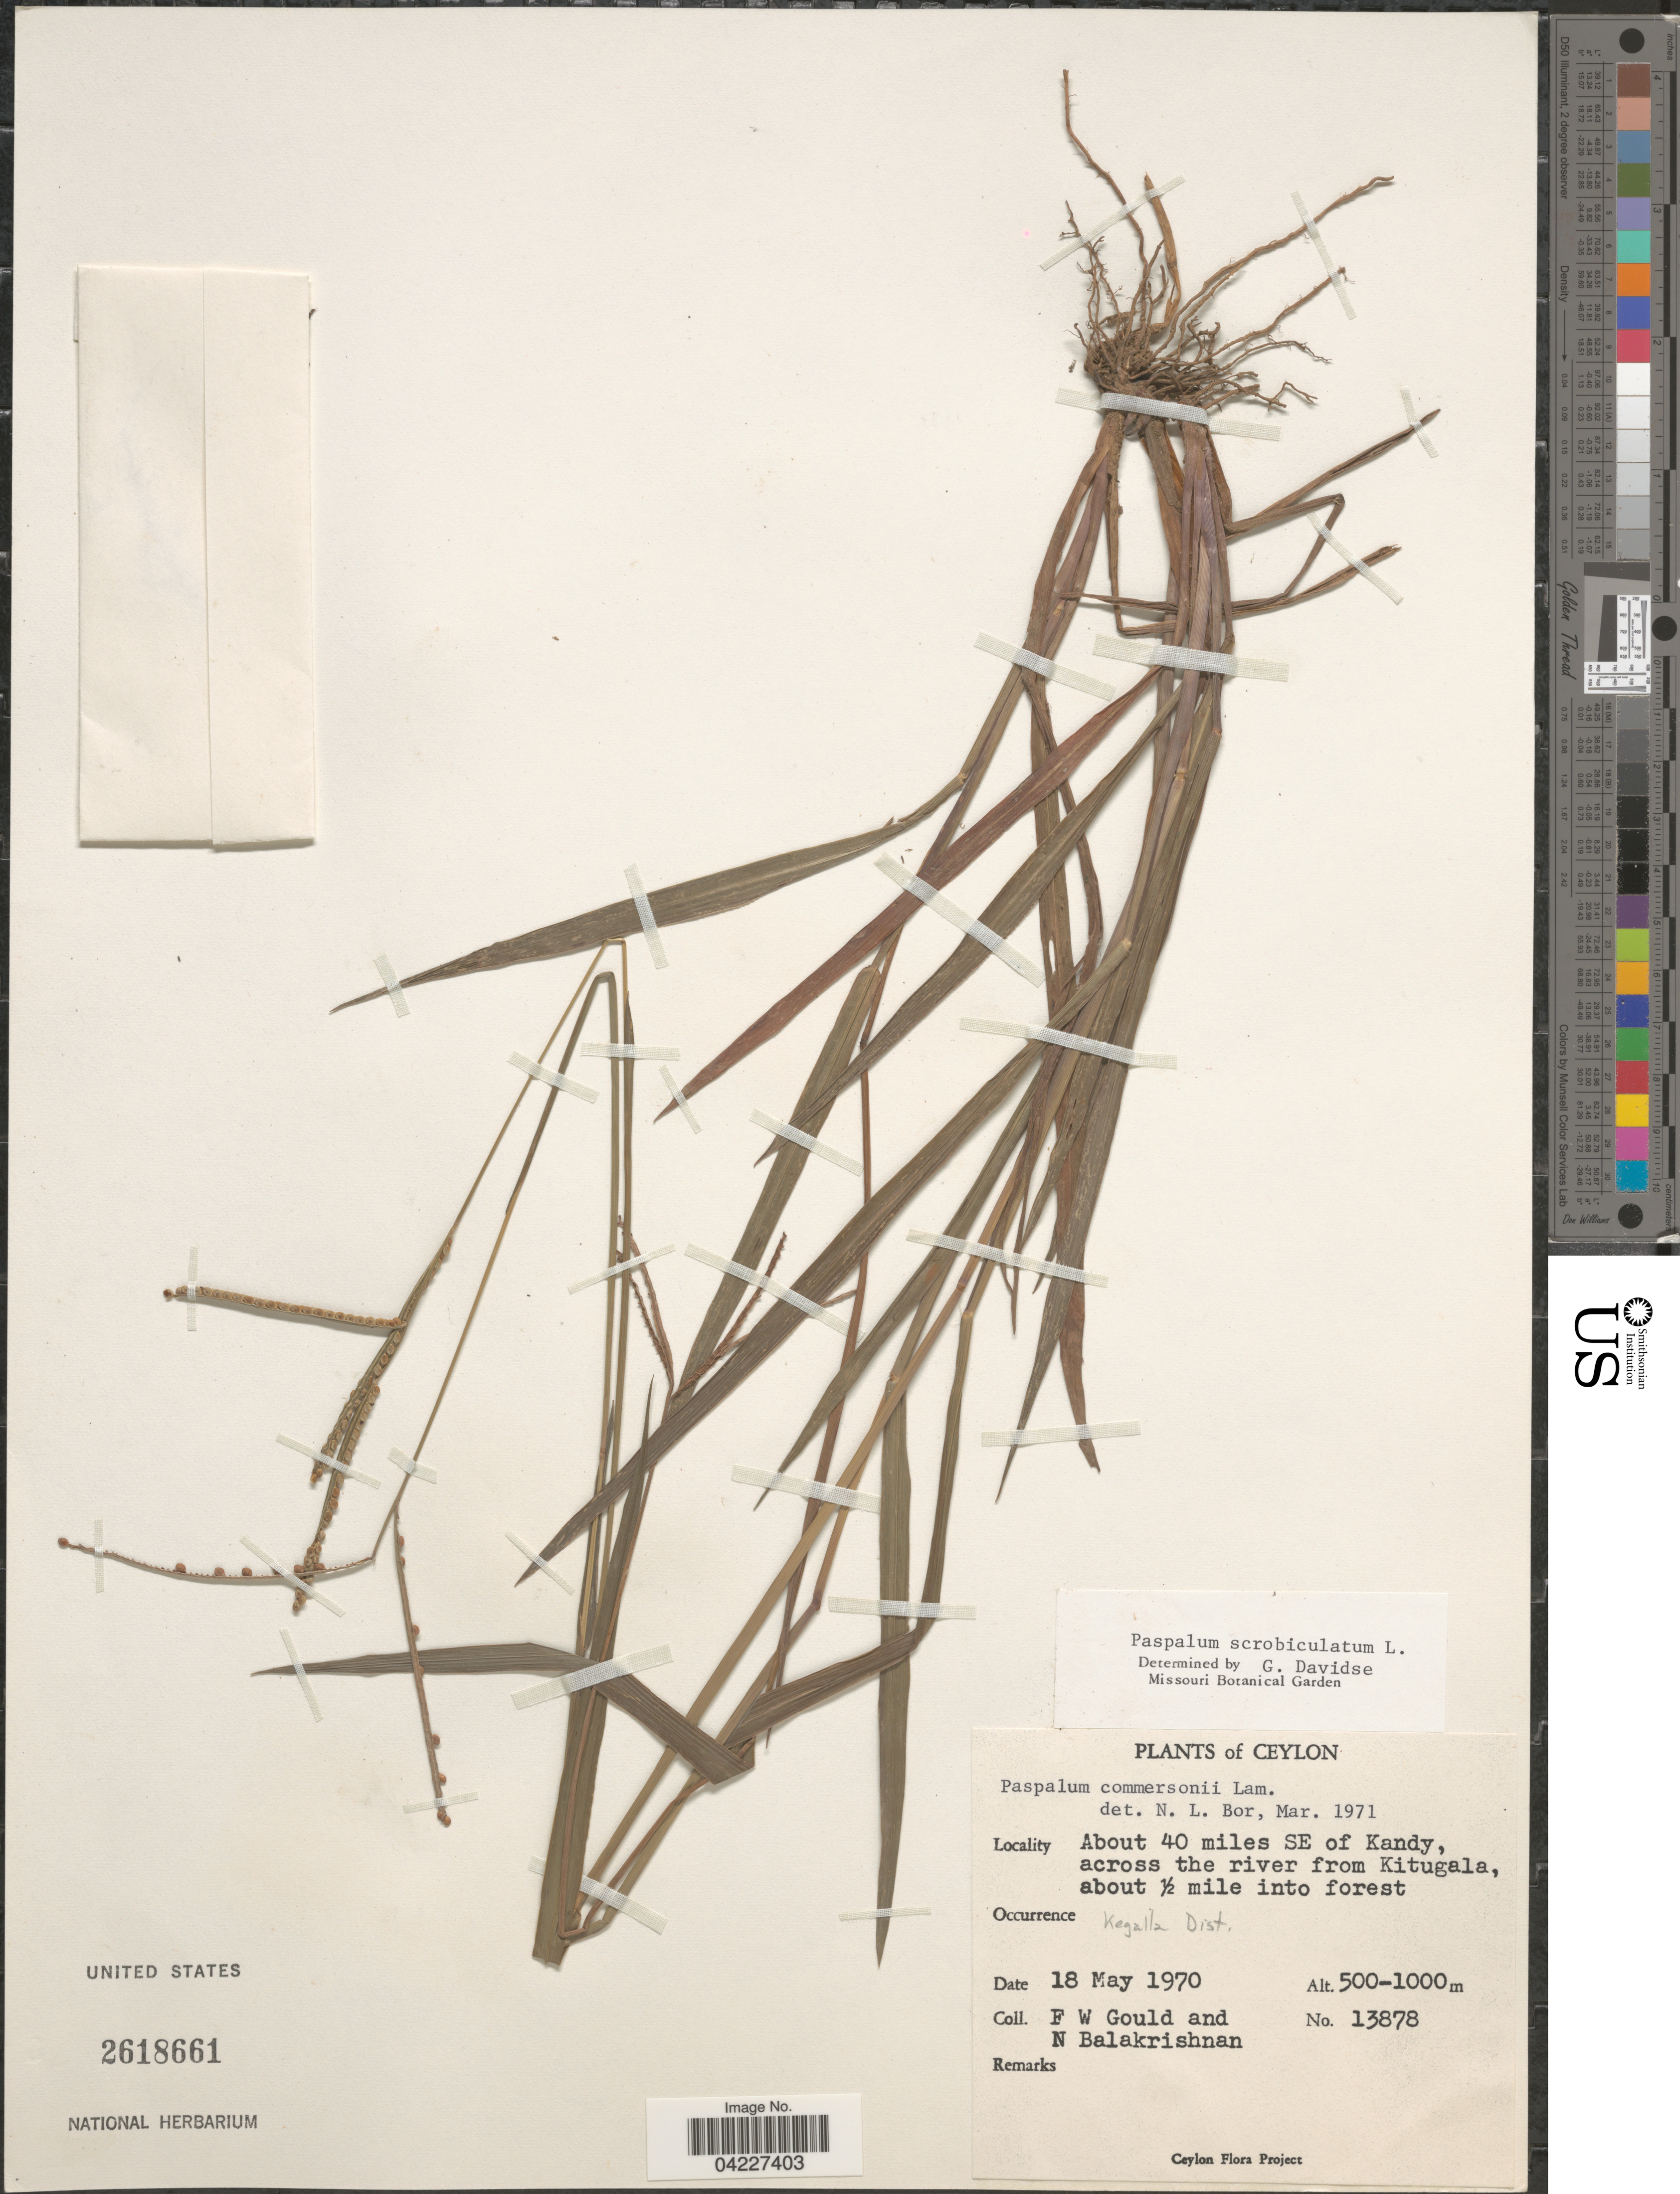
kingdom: Plantae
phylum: Tracheophyta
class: Liliopsida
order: Poales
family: Poaceae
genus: Paspalum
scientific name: Paspalum scrobiculatum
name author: L.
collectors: F. W. Gould & N. Balakrishnan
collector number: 13878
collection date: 1970-05-18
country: Sri Lanka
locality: Ceylon. About 40 miles SE of Kandy, across the river from Kitugala, about ½ mile into forest. Kegalla Dist.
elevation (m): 500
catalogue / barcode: US 2618661